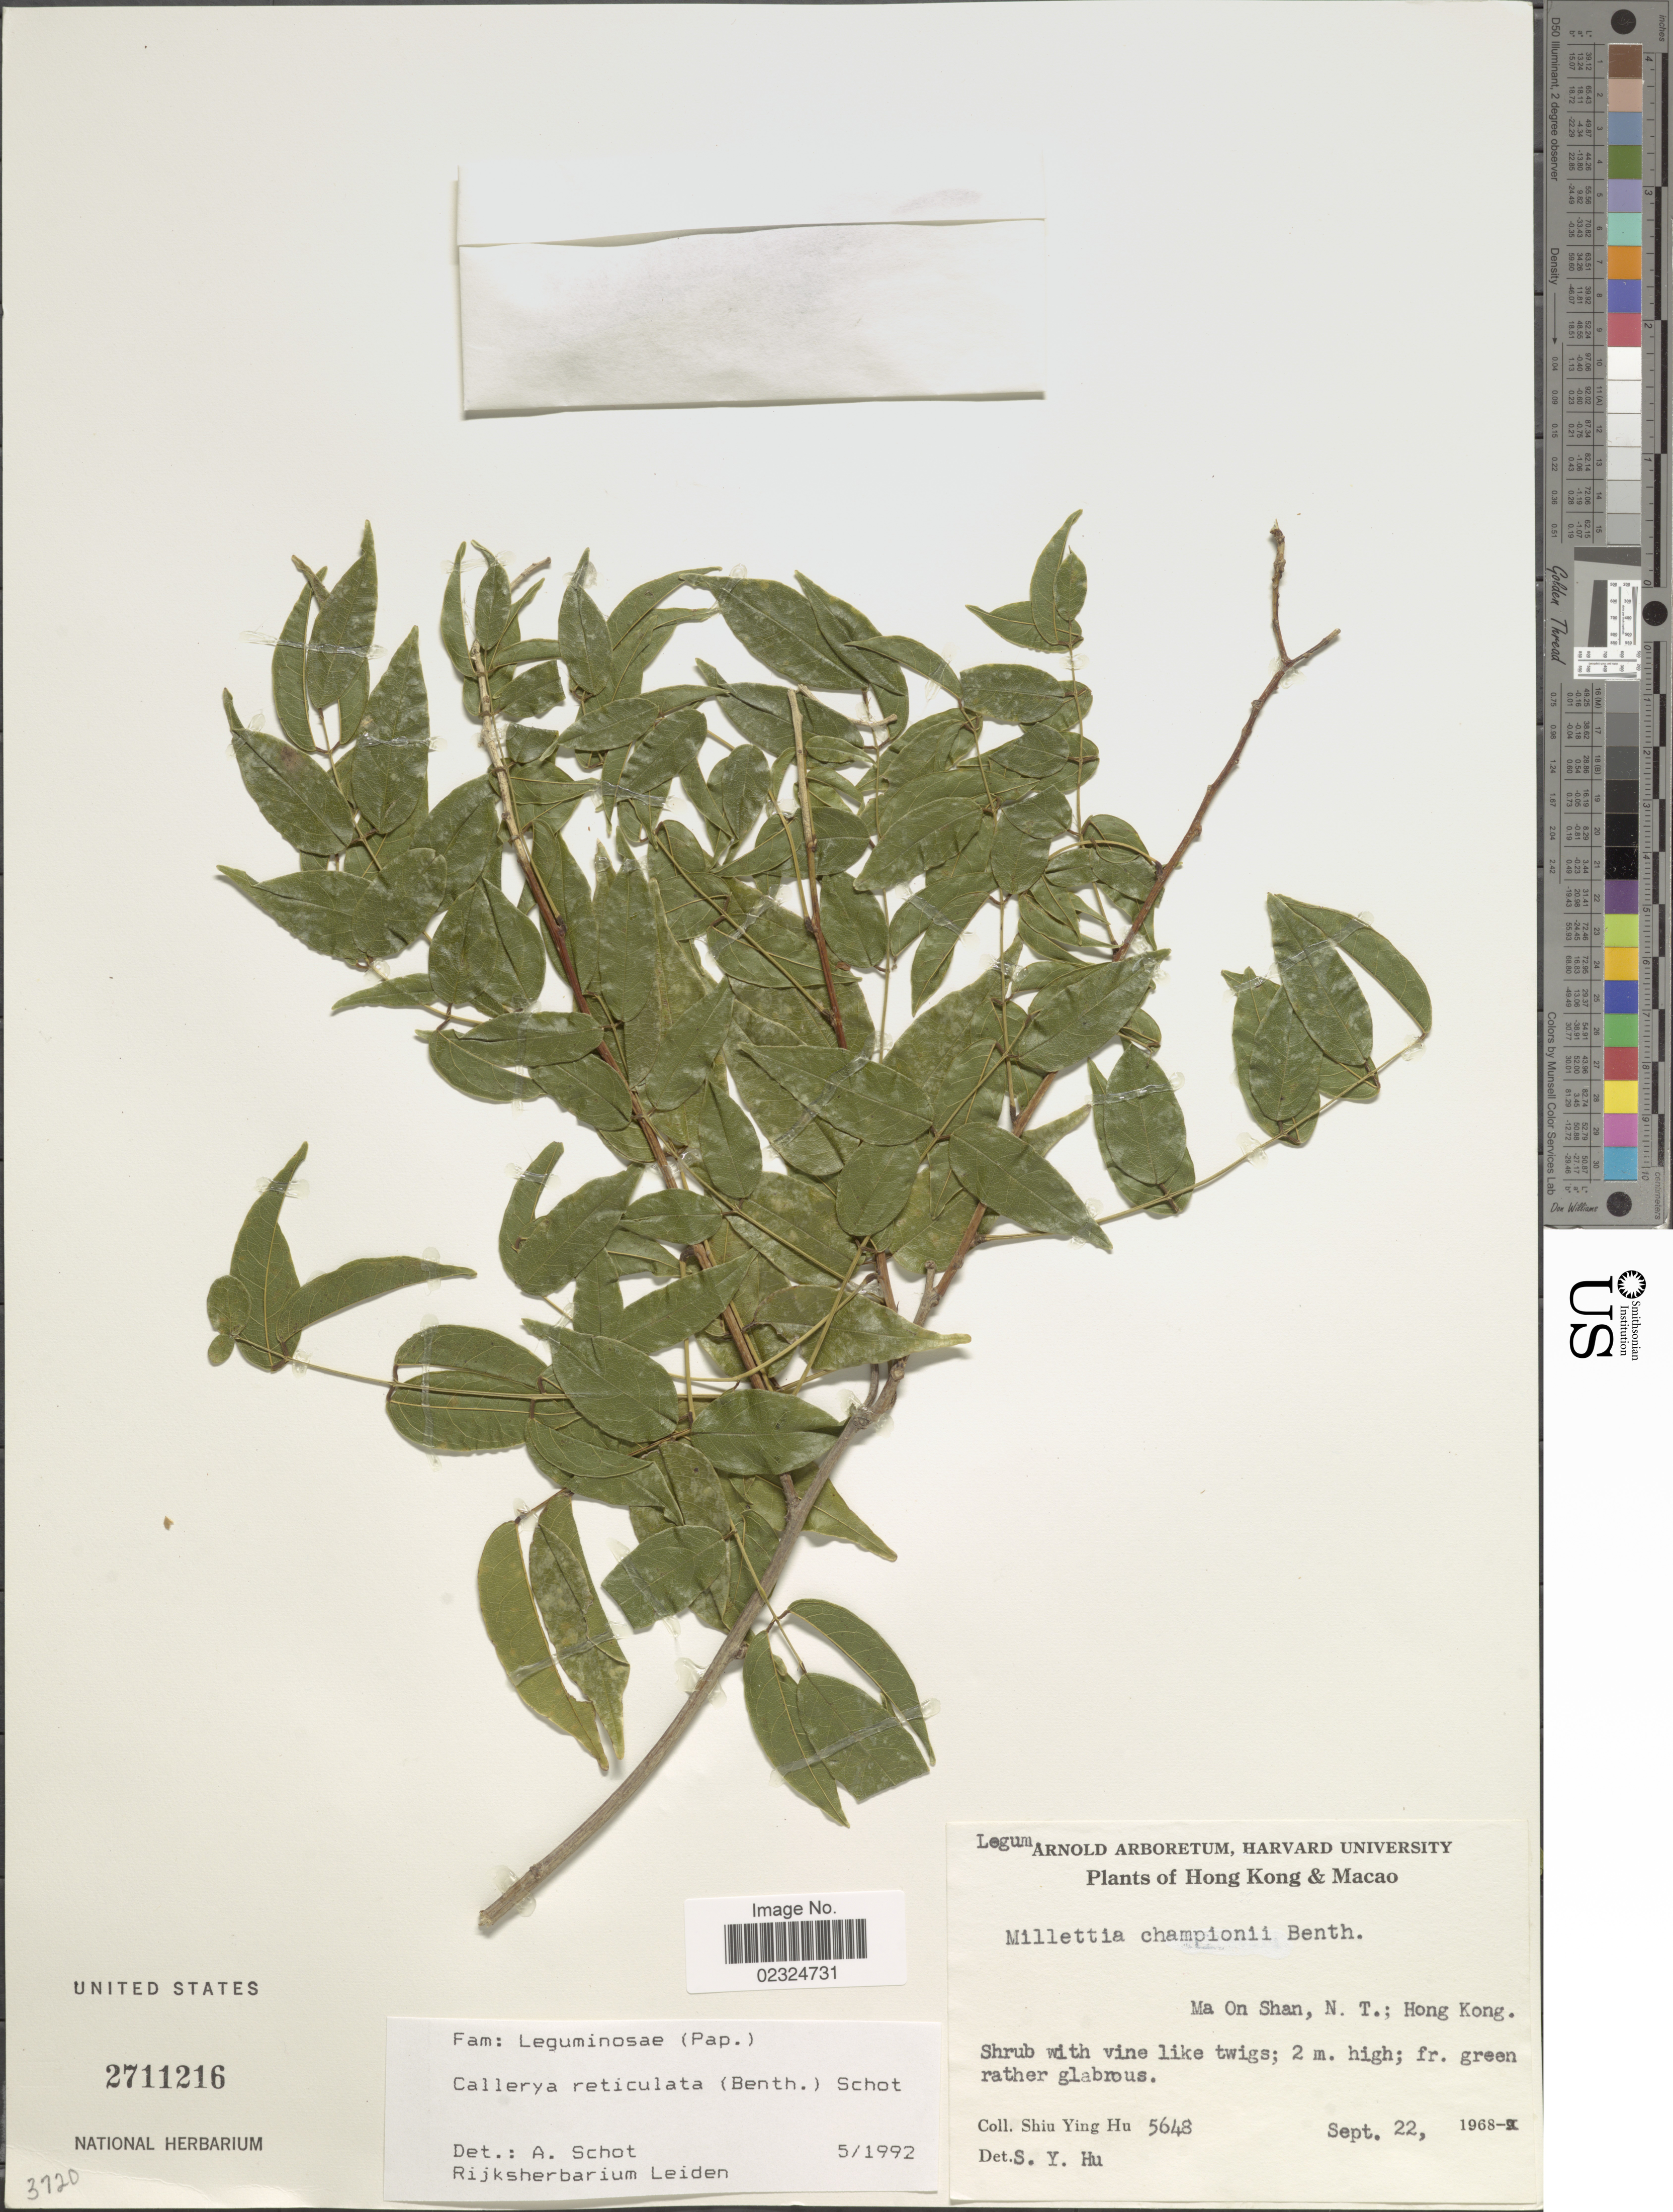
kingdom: Plantae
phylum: Tracheophyta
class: Magnoliopsida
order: Fabales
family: Fabaceae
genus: Wisteriopsis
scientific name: Wisteriopsis reticulata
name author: (Benth.) J. Compton & Schrire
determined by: Strong, Mark T., (BOT), Smithsonian Institution - National Museum of Natural History (UNITED STATES)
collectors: S. Y. Hu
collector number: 5648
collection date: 1968-09-22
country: China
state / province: Hong Kong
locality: Hong Kong & Macao, Ma On Shan, N. T.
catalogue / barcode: US 2711216